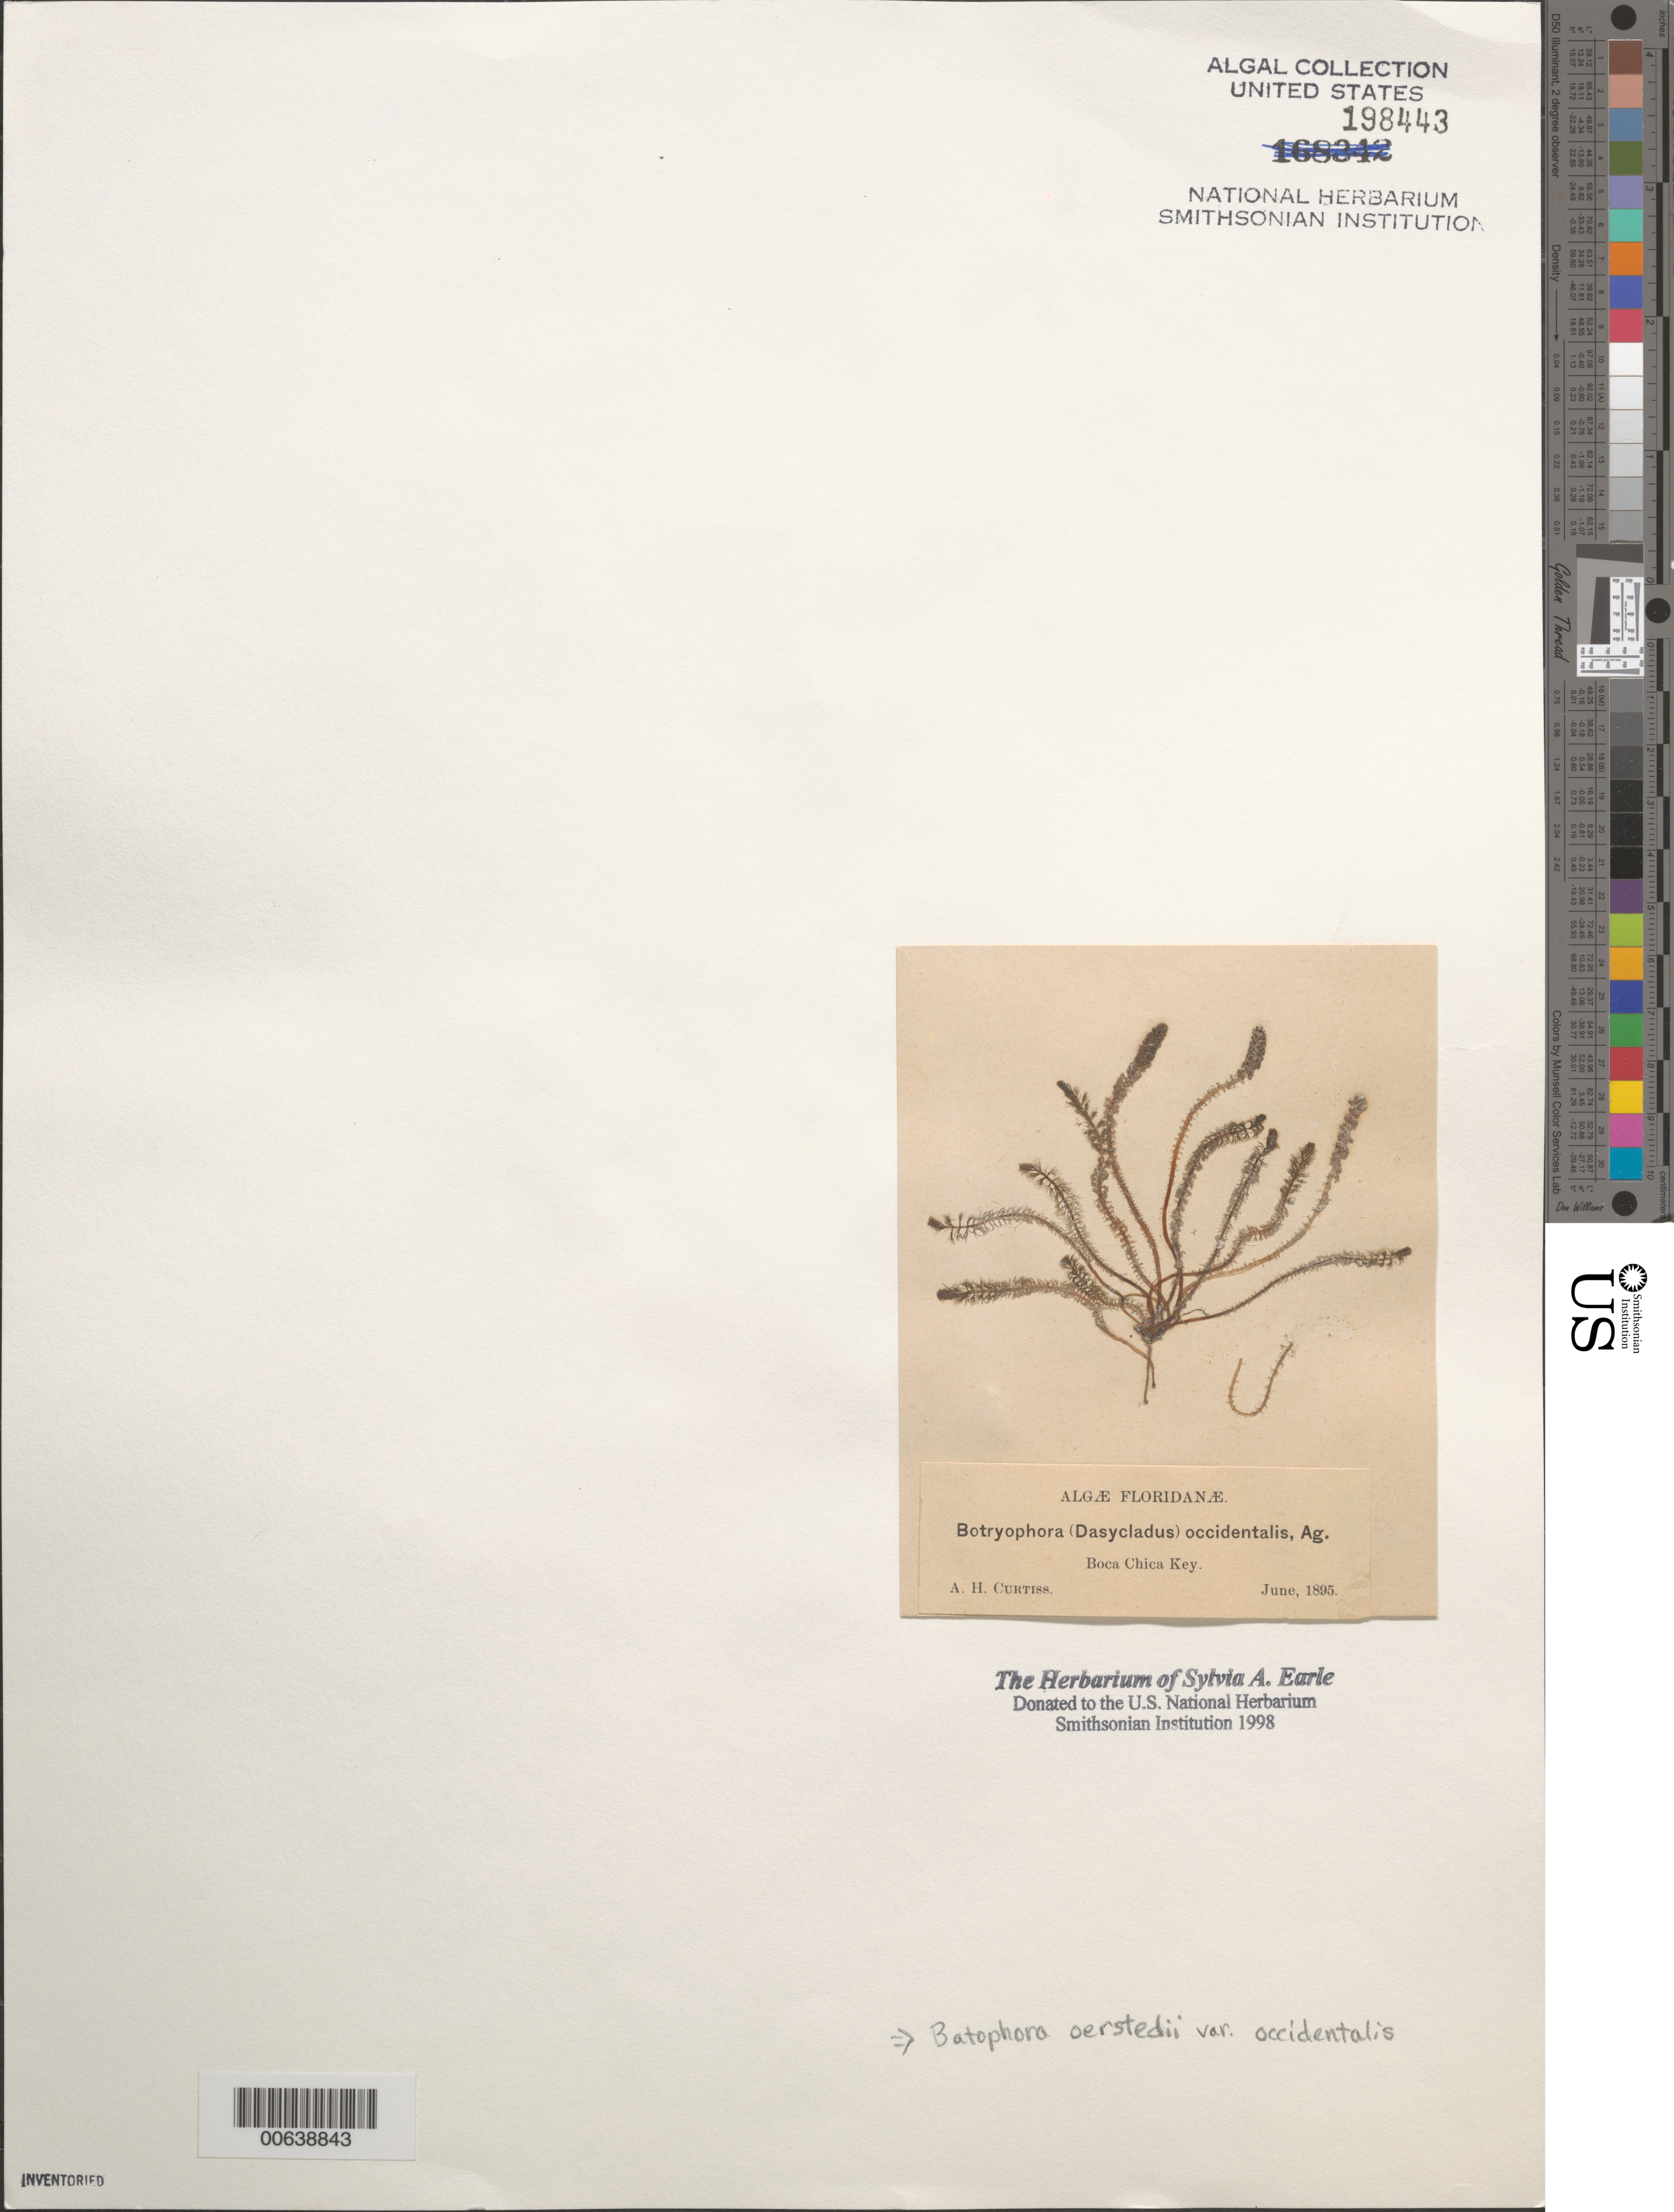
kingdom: Plantae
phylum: Chlorophyta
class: Ulvophyceae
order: Dasycladales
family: Dasycladaceae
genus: Batophora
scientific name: Batophora oerstedii var. occidentalis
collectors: A. H. Curtiss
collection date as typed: Jun 1895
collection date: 1895-06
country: United States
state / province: Florida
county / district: Monroe County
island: Boca Chica Key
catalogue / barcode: US 198443